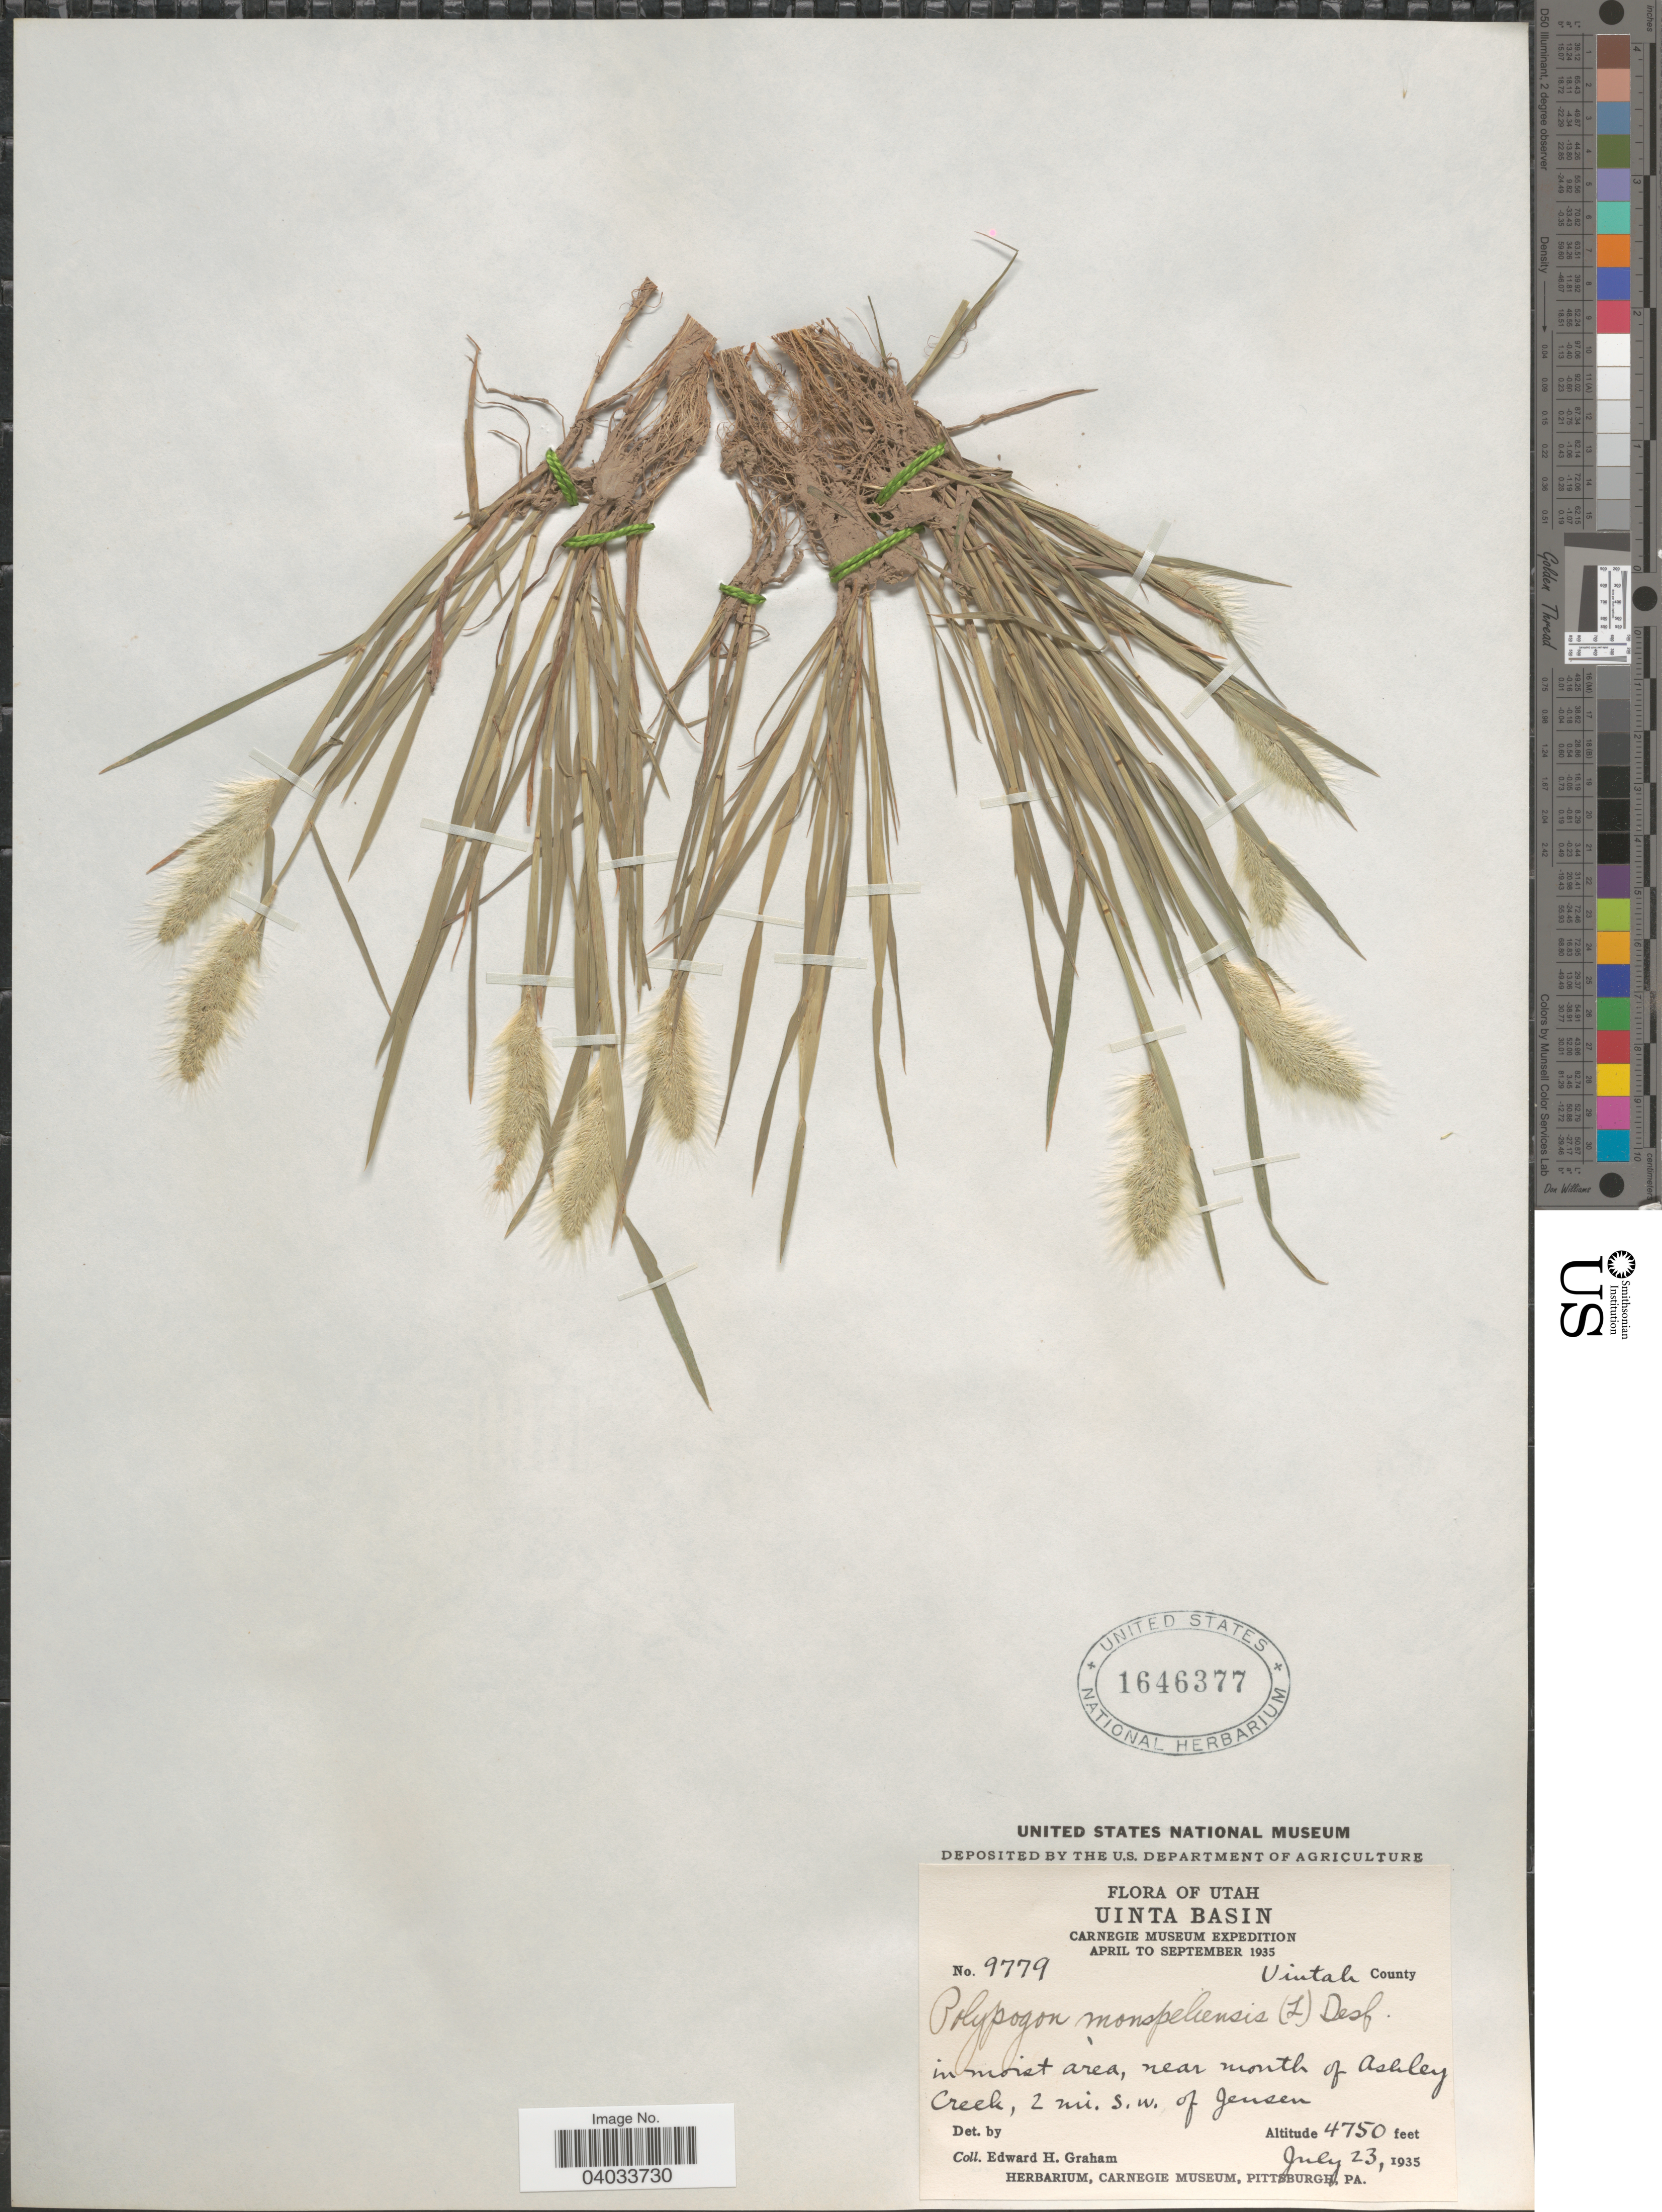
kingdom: Plantae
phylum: Tracheophyta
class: Liliopsida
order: Poales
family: Poaceae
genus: Polypogon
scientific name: Polypogon monspeliensis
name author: (L.) Desf.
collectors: E. H. Graham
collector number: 9779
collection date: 1935-07-23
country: United States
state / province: Utah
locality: Uinta Basin. Uintah County. Near mouth of Ashley Creek, 2 mi. s. w. of Jensen.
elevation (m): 1448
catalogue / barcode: US 1646377